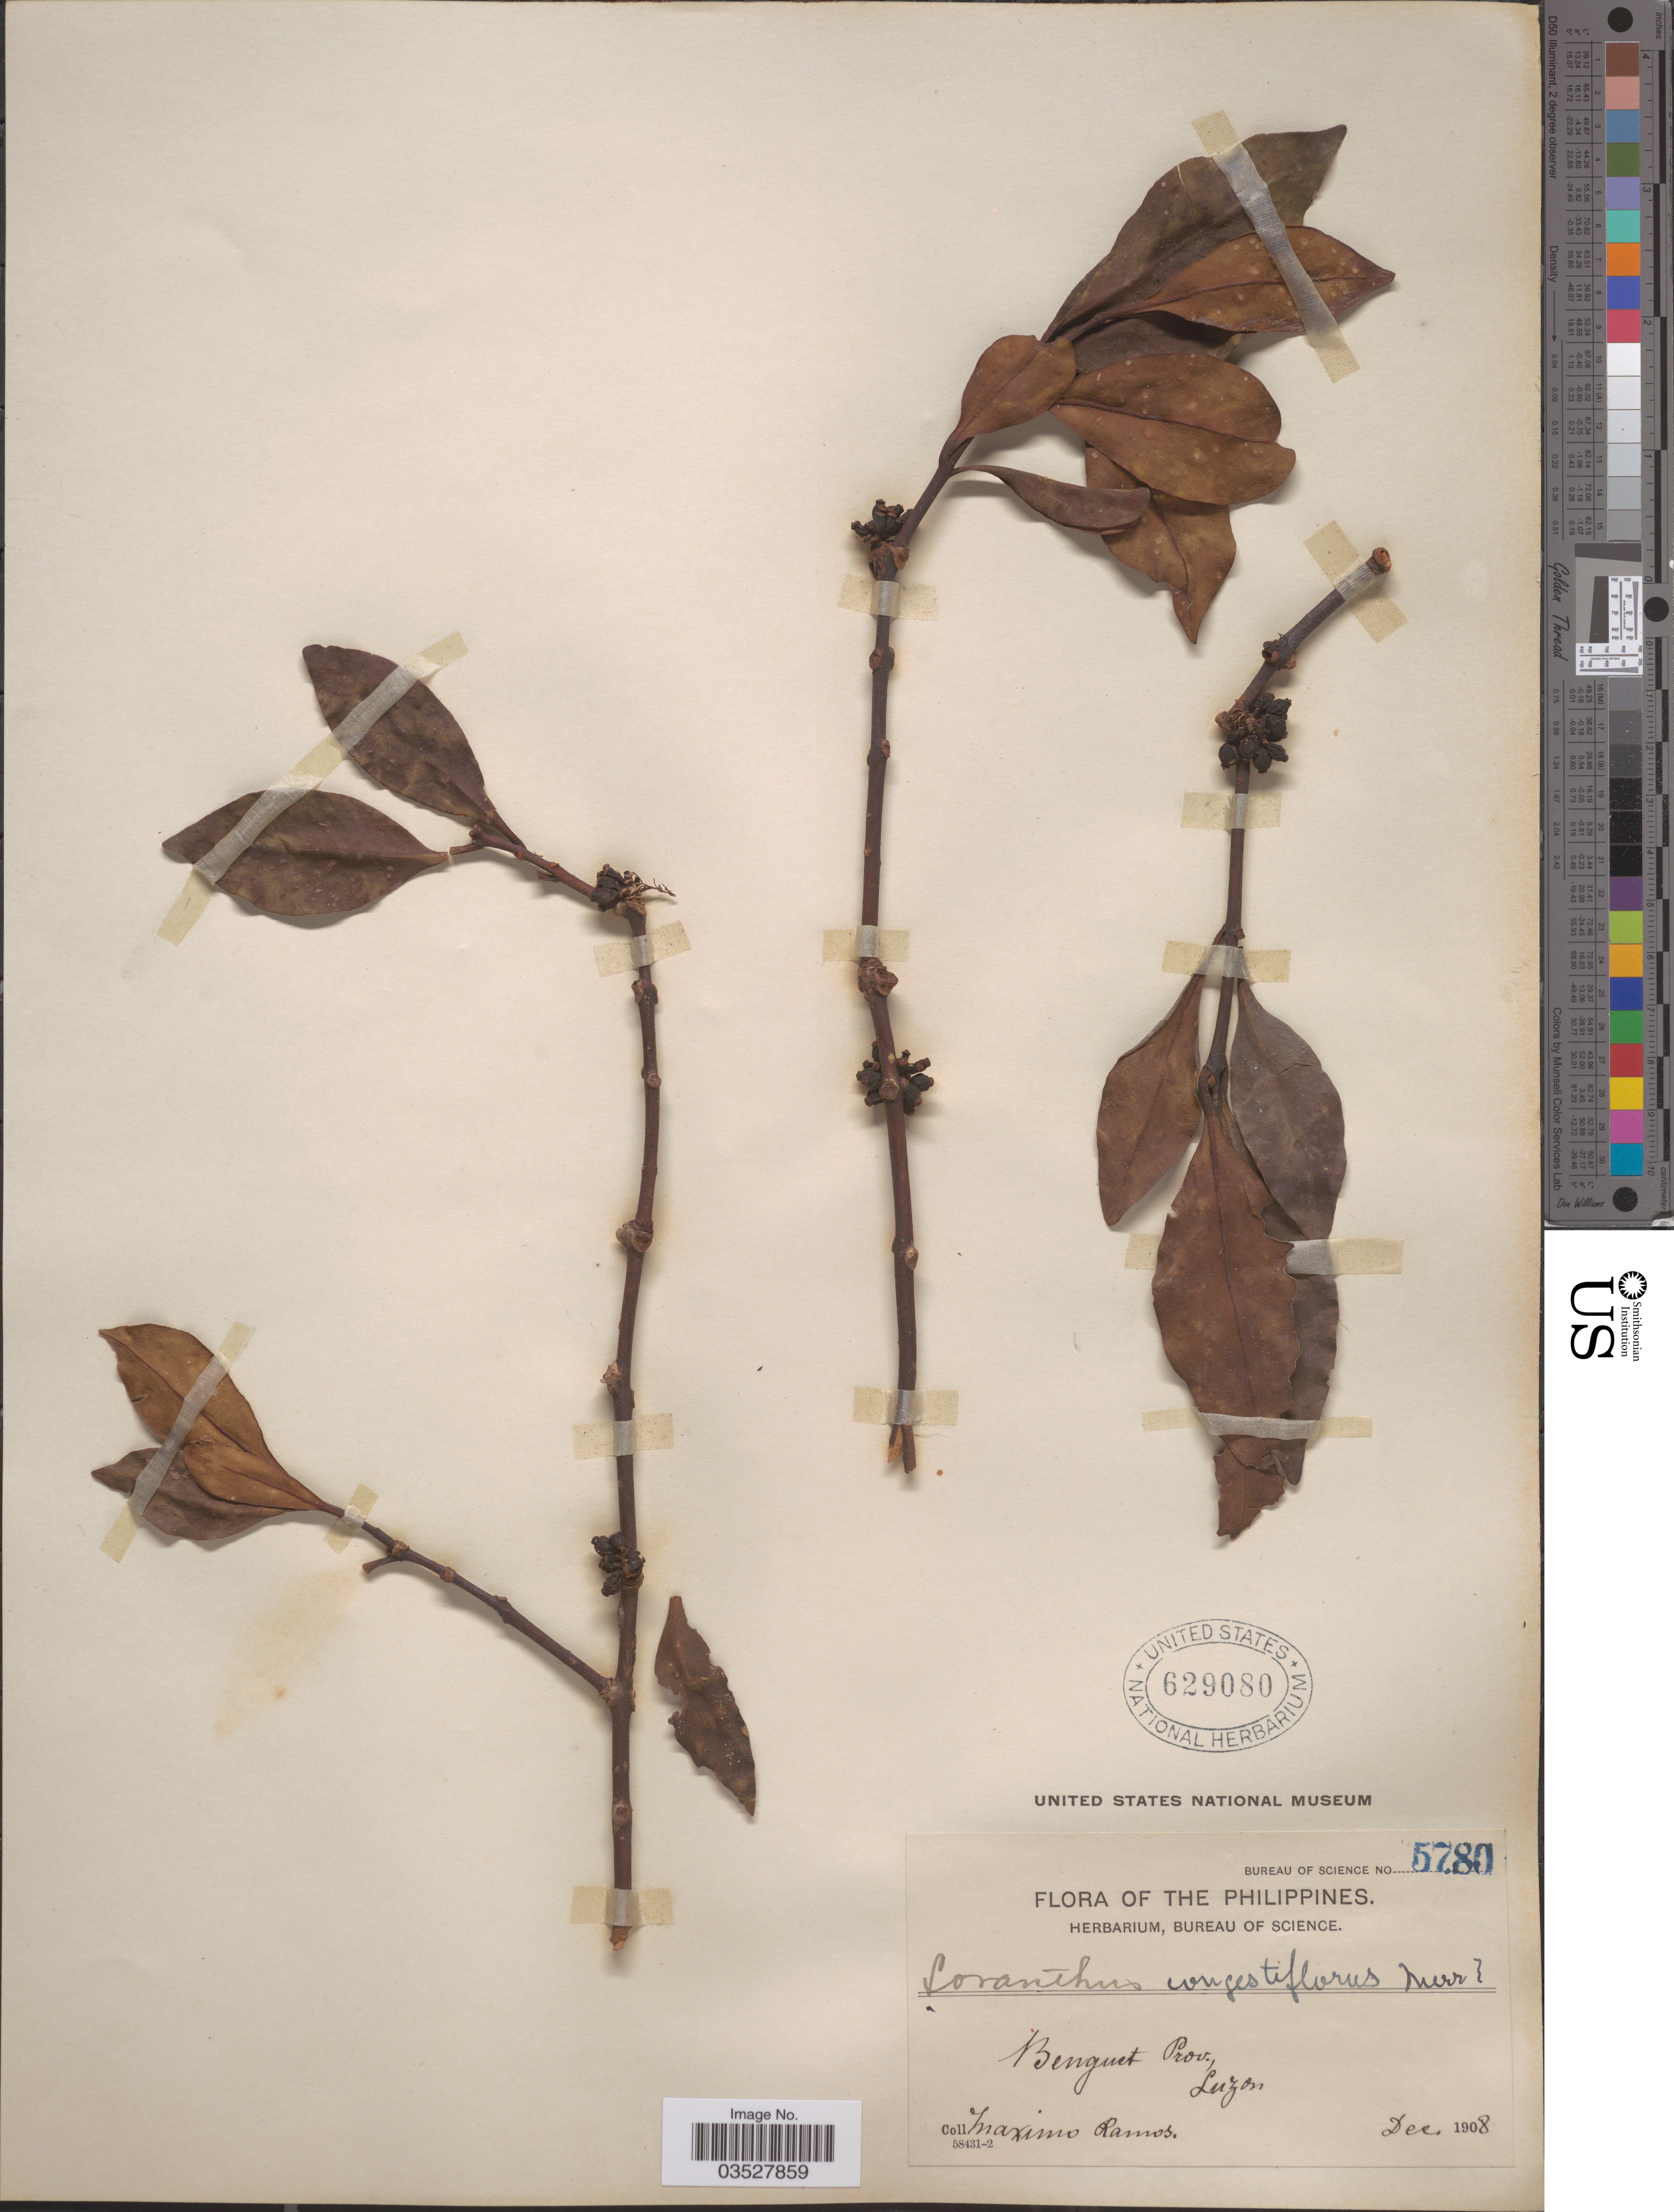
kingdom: Plantae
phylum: Tracheophyta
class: Magnoliopsida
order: Santalales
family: Loranthaceae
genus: Lepeostegeres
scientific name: Lepeostegeres congestiflorus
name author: Merr.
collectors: M. Ramos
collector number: Bureau of Science 5780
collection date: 1908-12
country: Philippines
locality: Benguet Prov., Luzon.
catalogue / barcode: US 629080